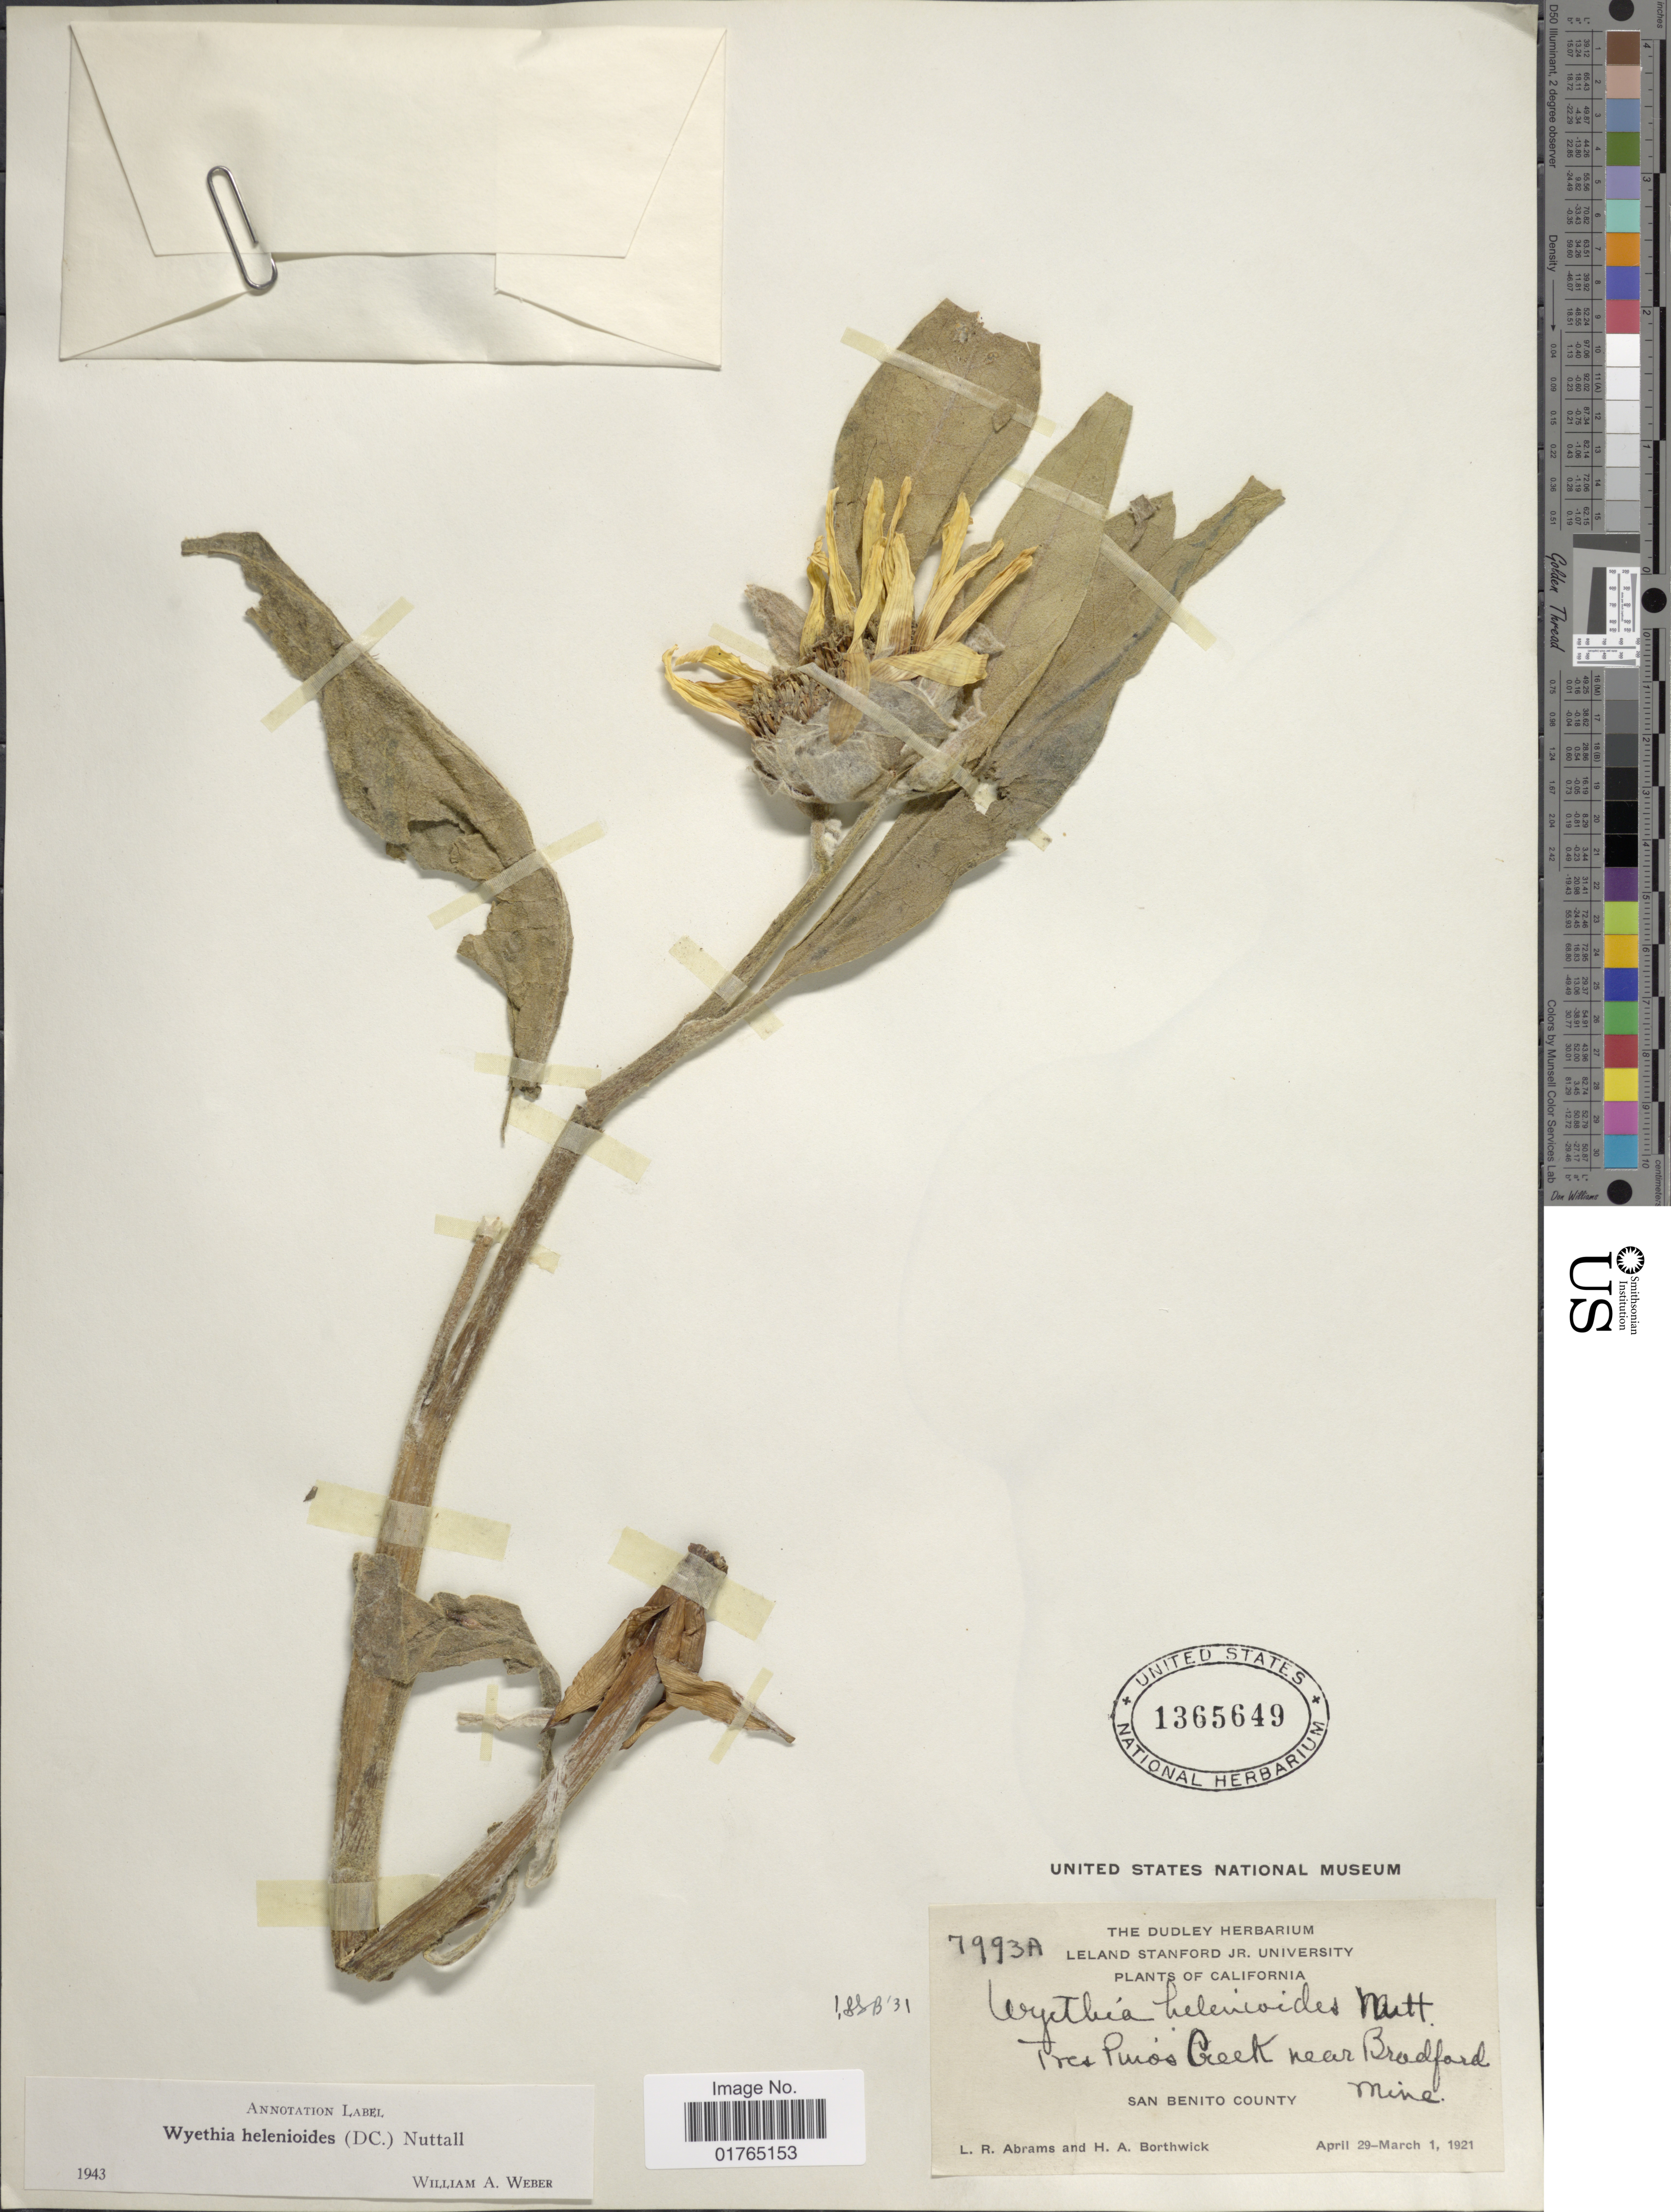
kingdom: Plantae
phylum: Tracheophyta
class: Magnoliopsida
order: Asterales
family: Asteraceae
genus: Wyethia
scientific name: Wyethia helenioides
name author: (DC.) Nutt.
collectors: L. Abrams & H. Borthwick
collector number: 7993A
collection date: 1921-03-01/1921-04-29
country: United States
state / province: California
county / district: San Benito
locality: Tres Pinos CReek near Bradford Mine, San Benito County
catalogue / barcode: US 1365649